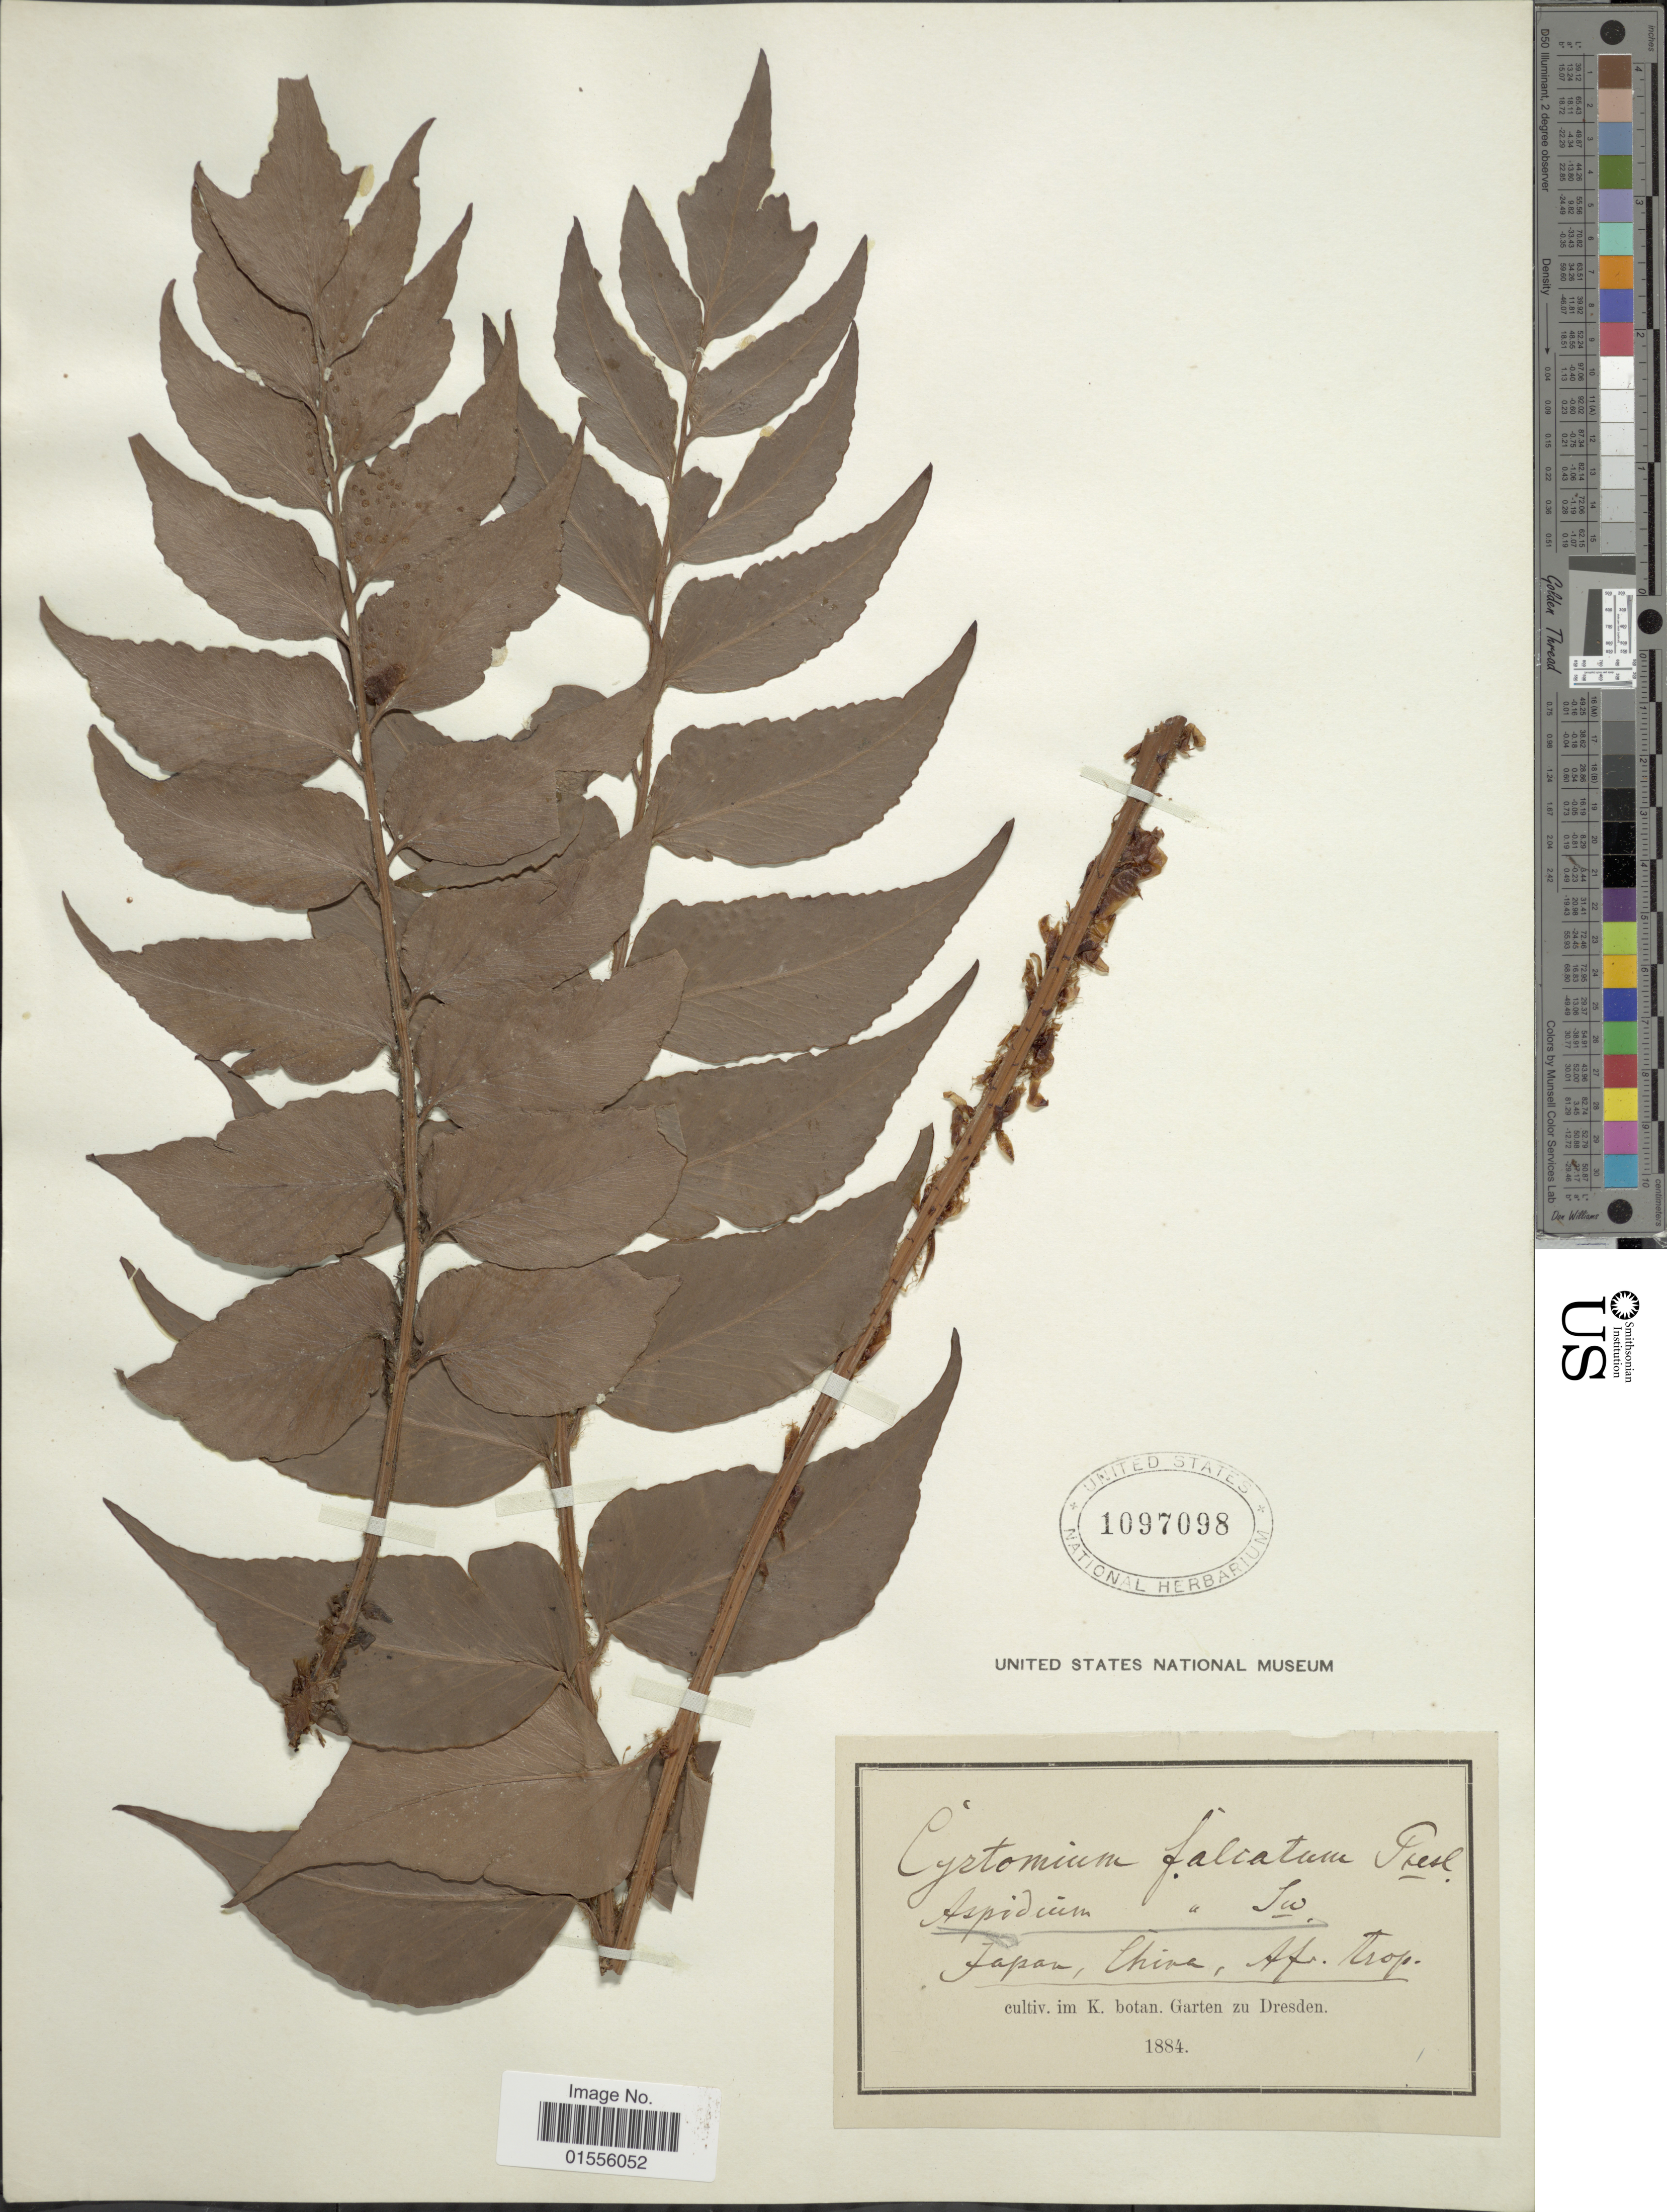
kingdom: Plantae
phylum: Tracheophyta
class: Polypodiopsida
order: Polypodiales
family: Dryopteridaceae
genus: Cyrtomium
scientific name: Cyrtomium falcatum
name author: (L. f.) C. Presl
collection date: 1884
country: Germany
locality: Japan, China, Afr. top. Cultiv im K botan Garten zu Dresden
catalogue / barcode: US 1097098